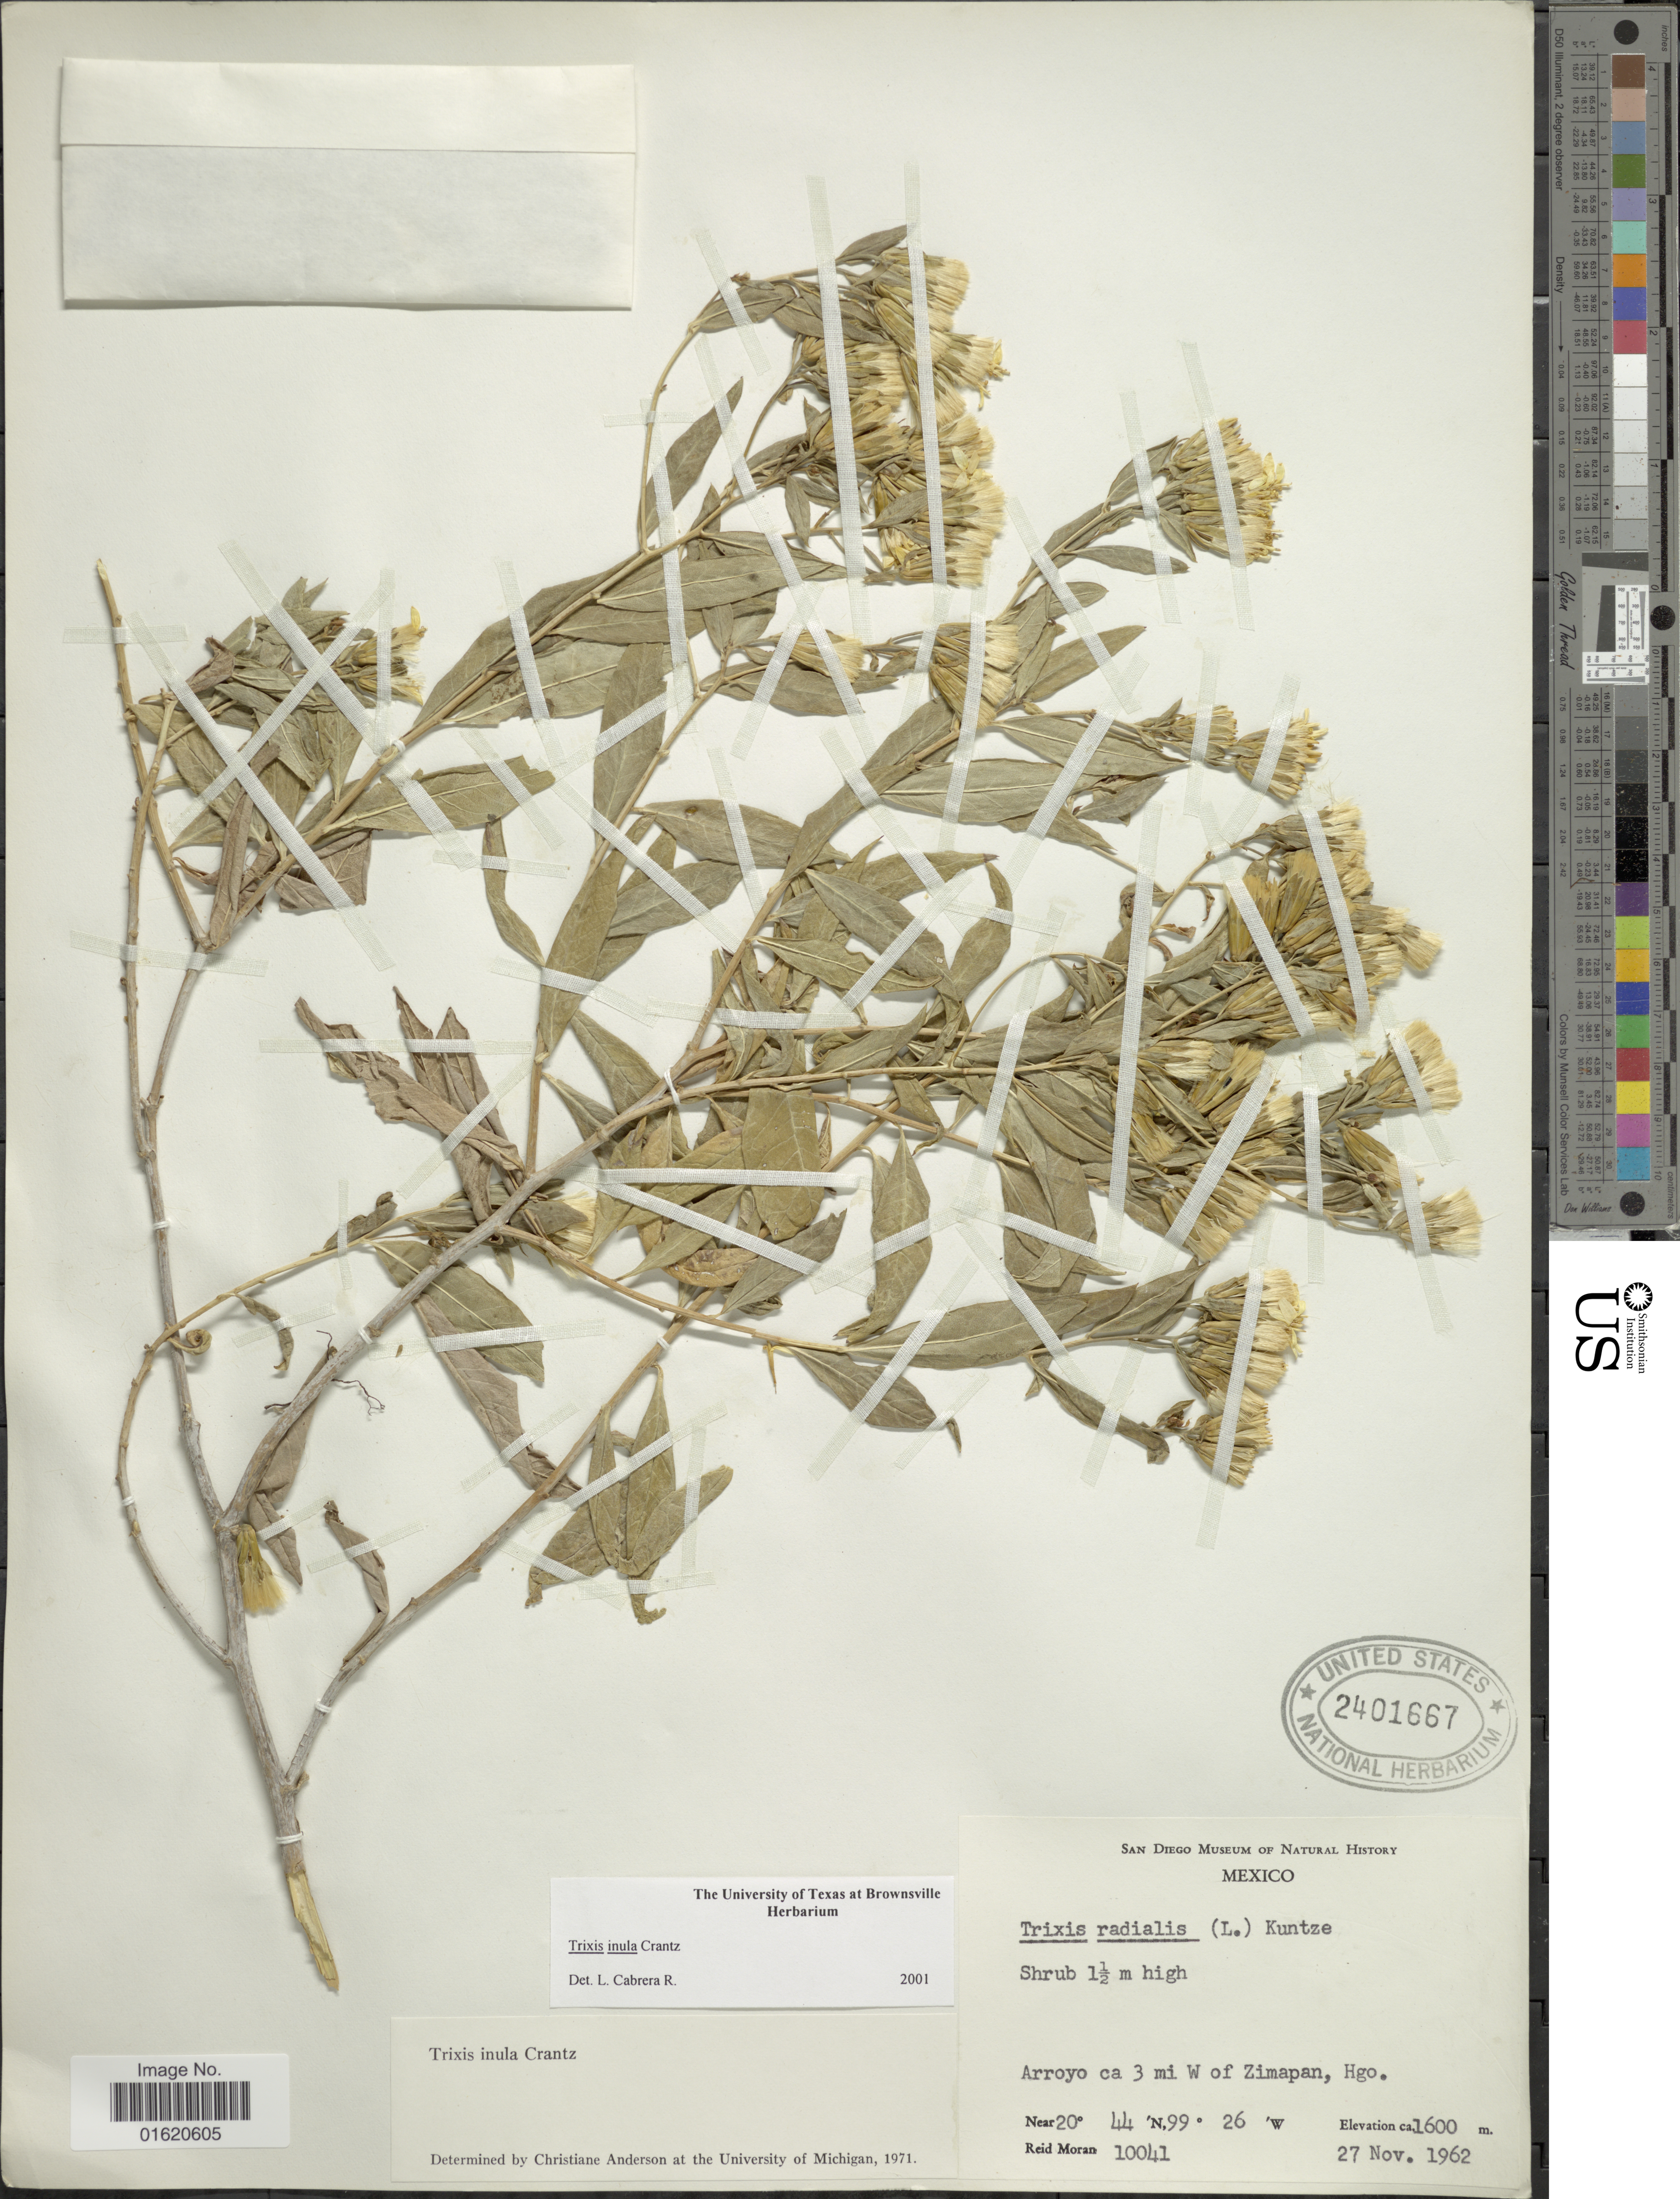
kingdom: Plantae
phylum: Tracheophyta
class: Magnoliopsida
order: Asterales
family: Asteraceae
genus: Trixis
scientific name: Trixis inula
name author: Crantz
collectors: R. V. Moran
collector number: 10041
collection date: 1962-11-27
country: Mexico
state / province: Hidalgo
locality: Arroyo ca 3 mi W of Zimapan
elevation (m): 1600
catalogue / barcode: US 2401667